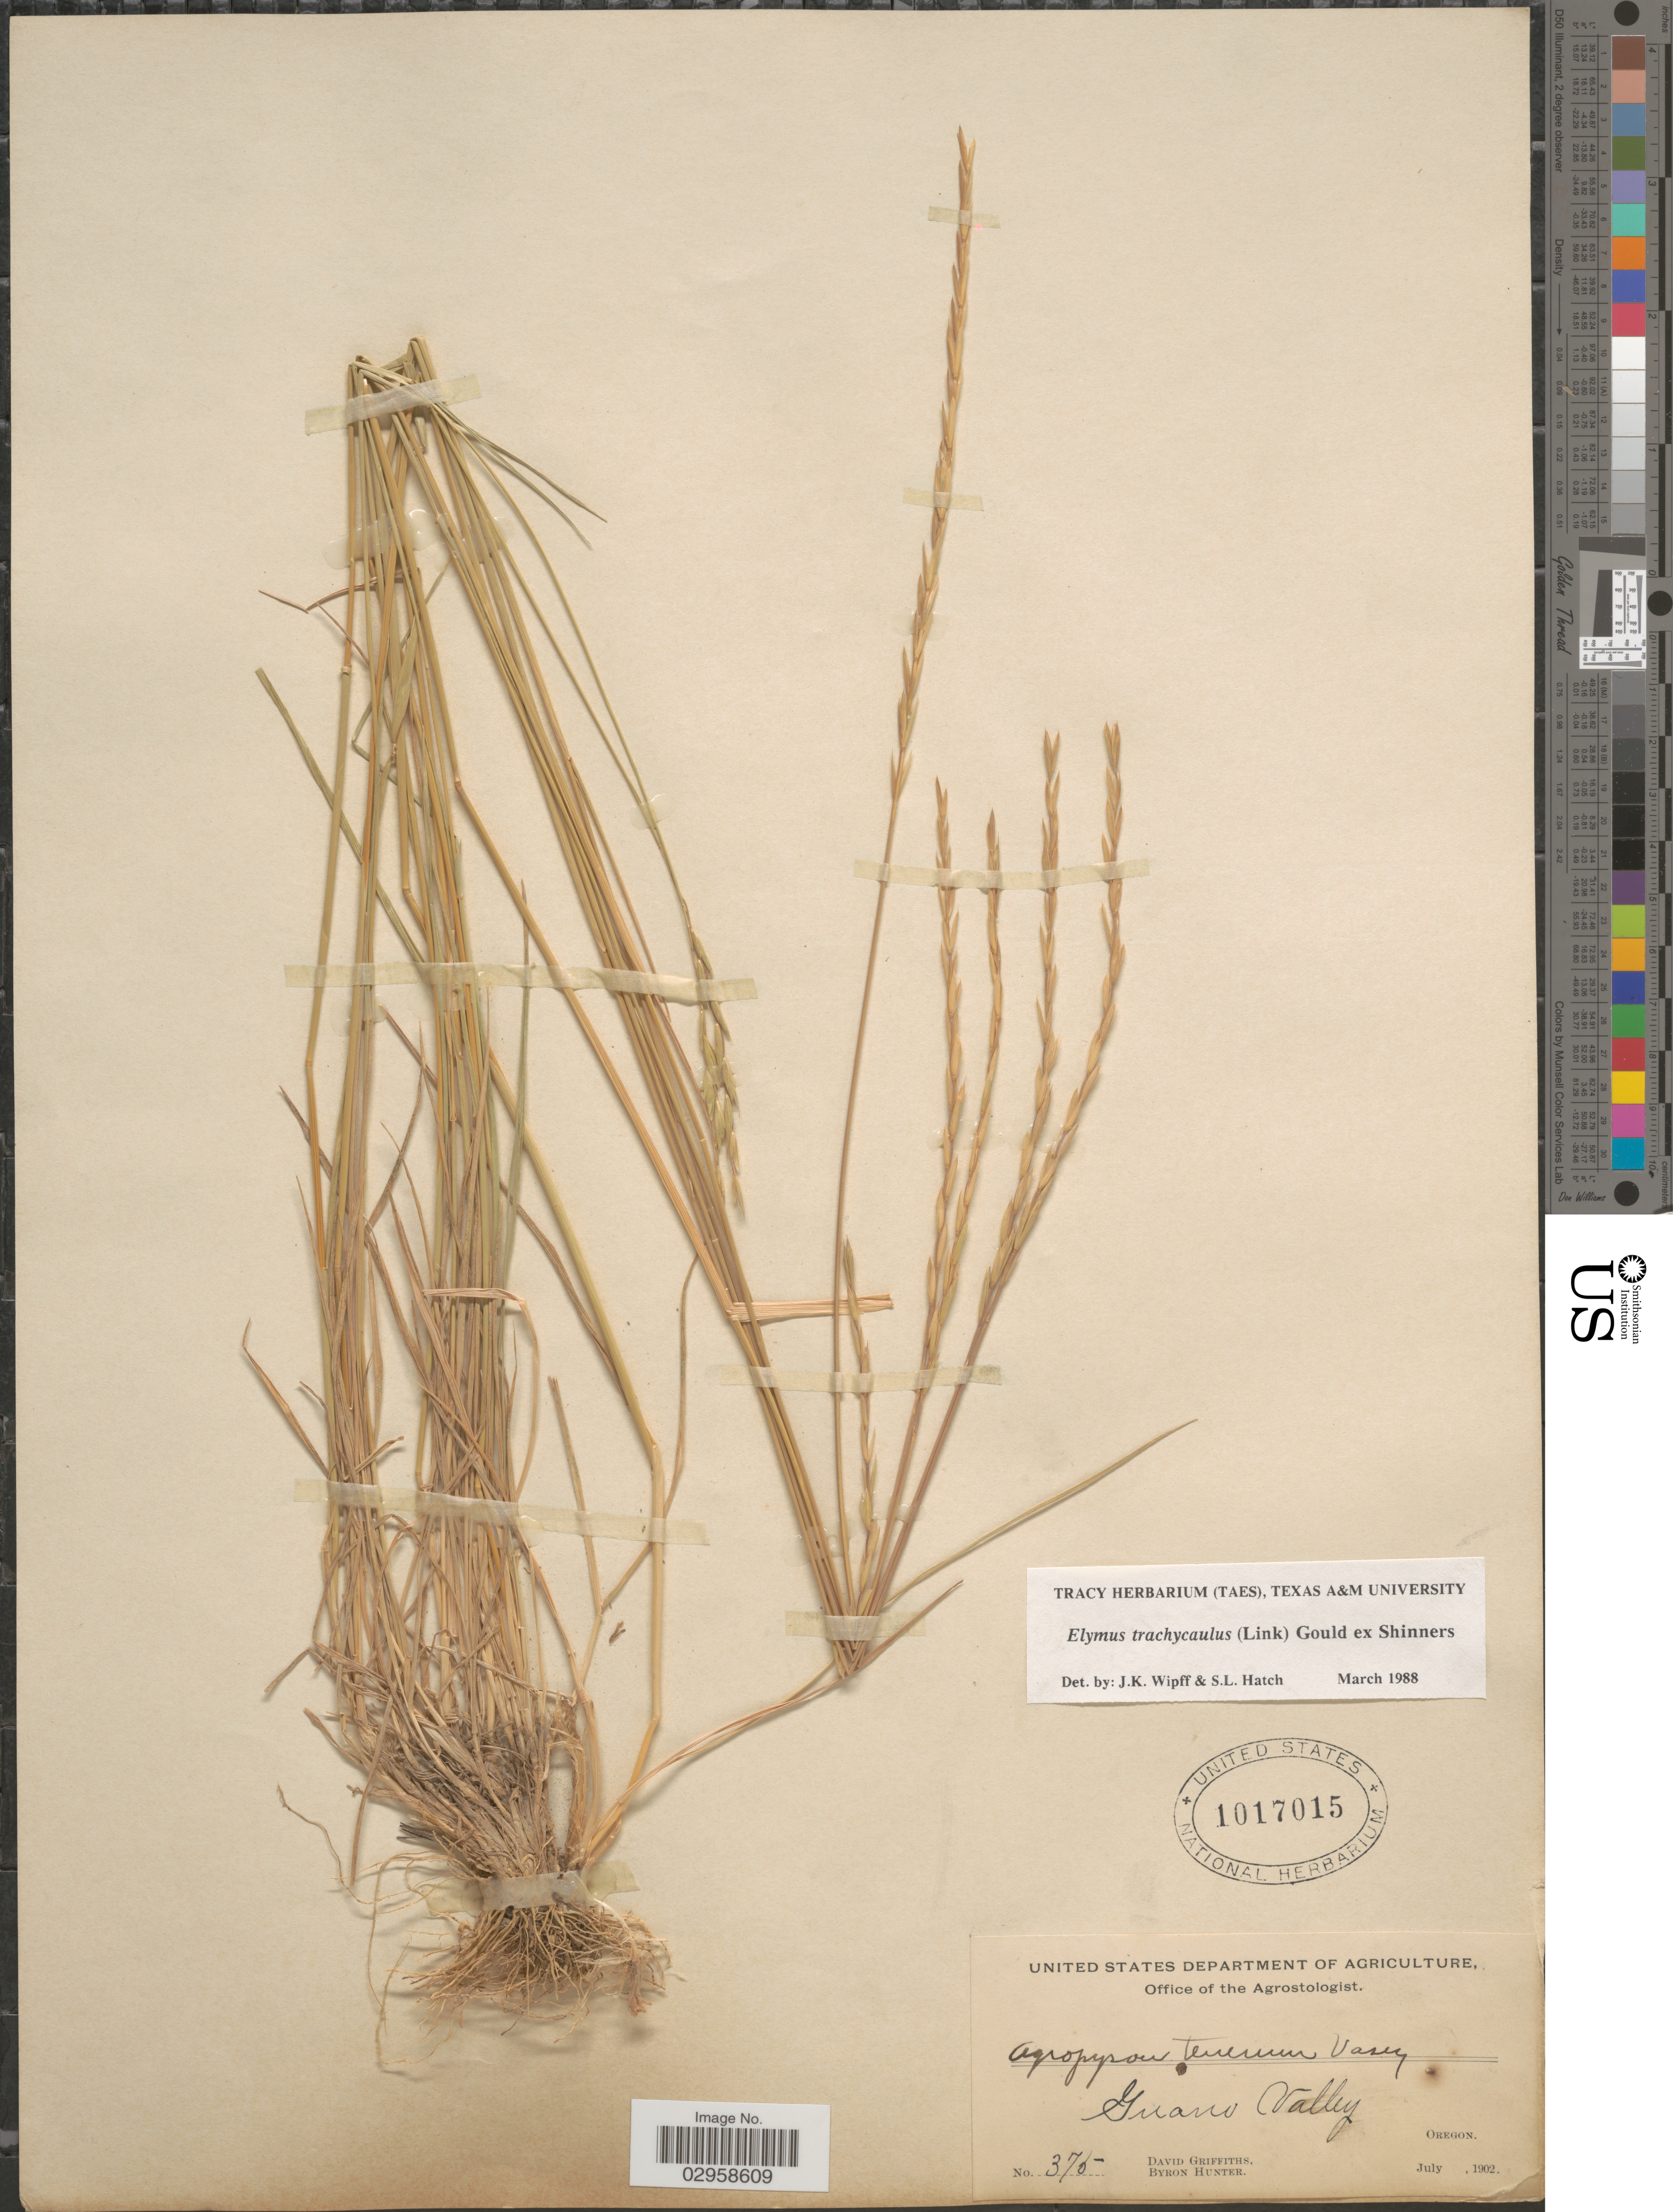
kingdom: Plantae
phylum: Tracheophyta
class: Liliopsida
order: Poales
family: Poaceae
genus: Elymus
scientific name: Elymus trachycaulus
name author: (Link) Gould ex Shinners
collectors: D. Griffiths & B. Hunter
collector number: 375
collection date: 1902-07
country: United States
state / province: Oregon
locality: Guano Valley.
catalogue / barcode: US 1017015